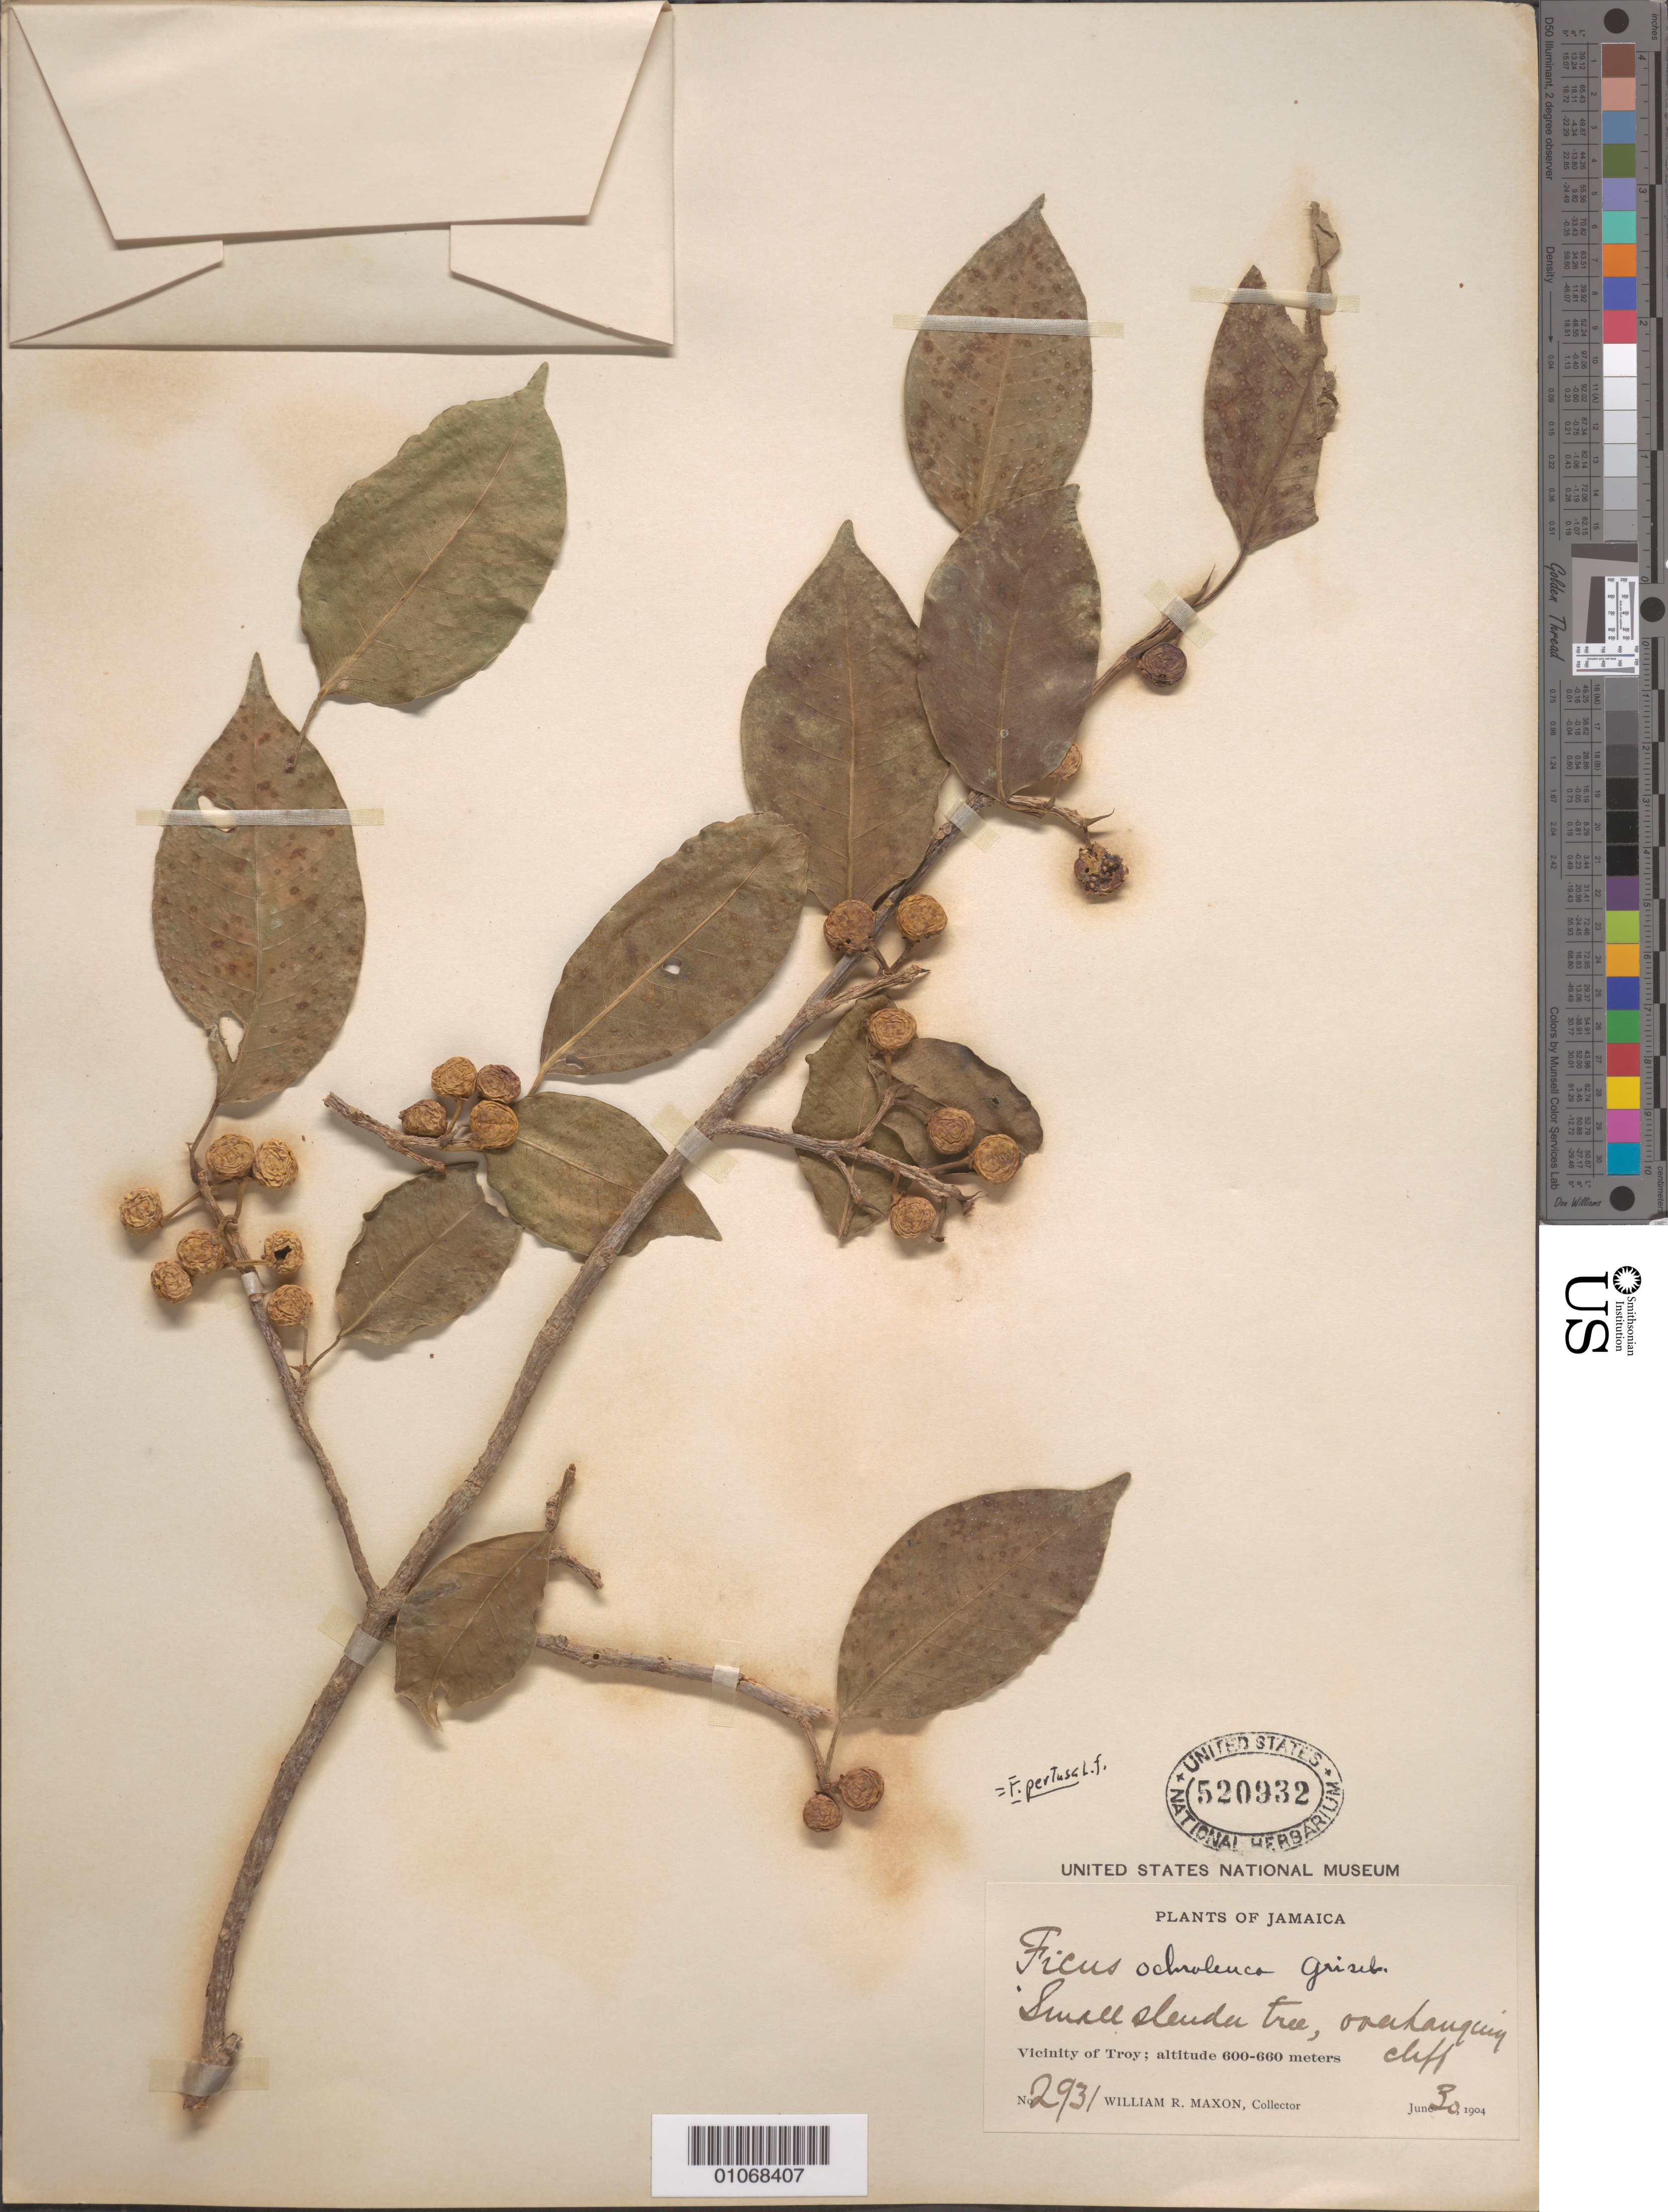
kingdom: Plantae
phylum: Tracheophyta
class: Magnoliopsida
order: Rosales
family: Moraceae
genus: Ficus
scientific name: Ficus pertusa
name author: L. f.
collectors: W. R. Maxon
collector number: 293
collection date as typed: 30 Jul 1904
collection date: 1904-07-30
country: Jamaica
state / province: Trelawny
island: Jamaica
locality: Vicinity of Troy.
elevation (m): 600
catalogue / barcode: US 520932